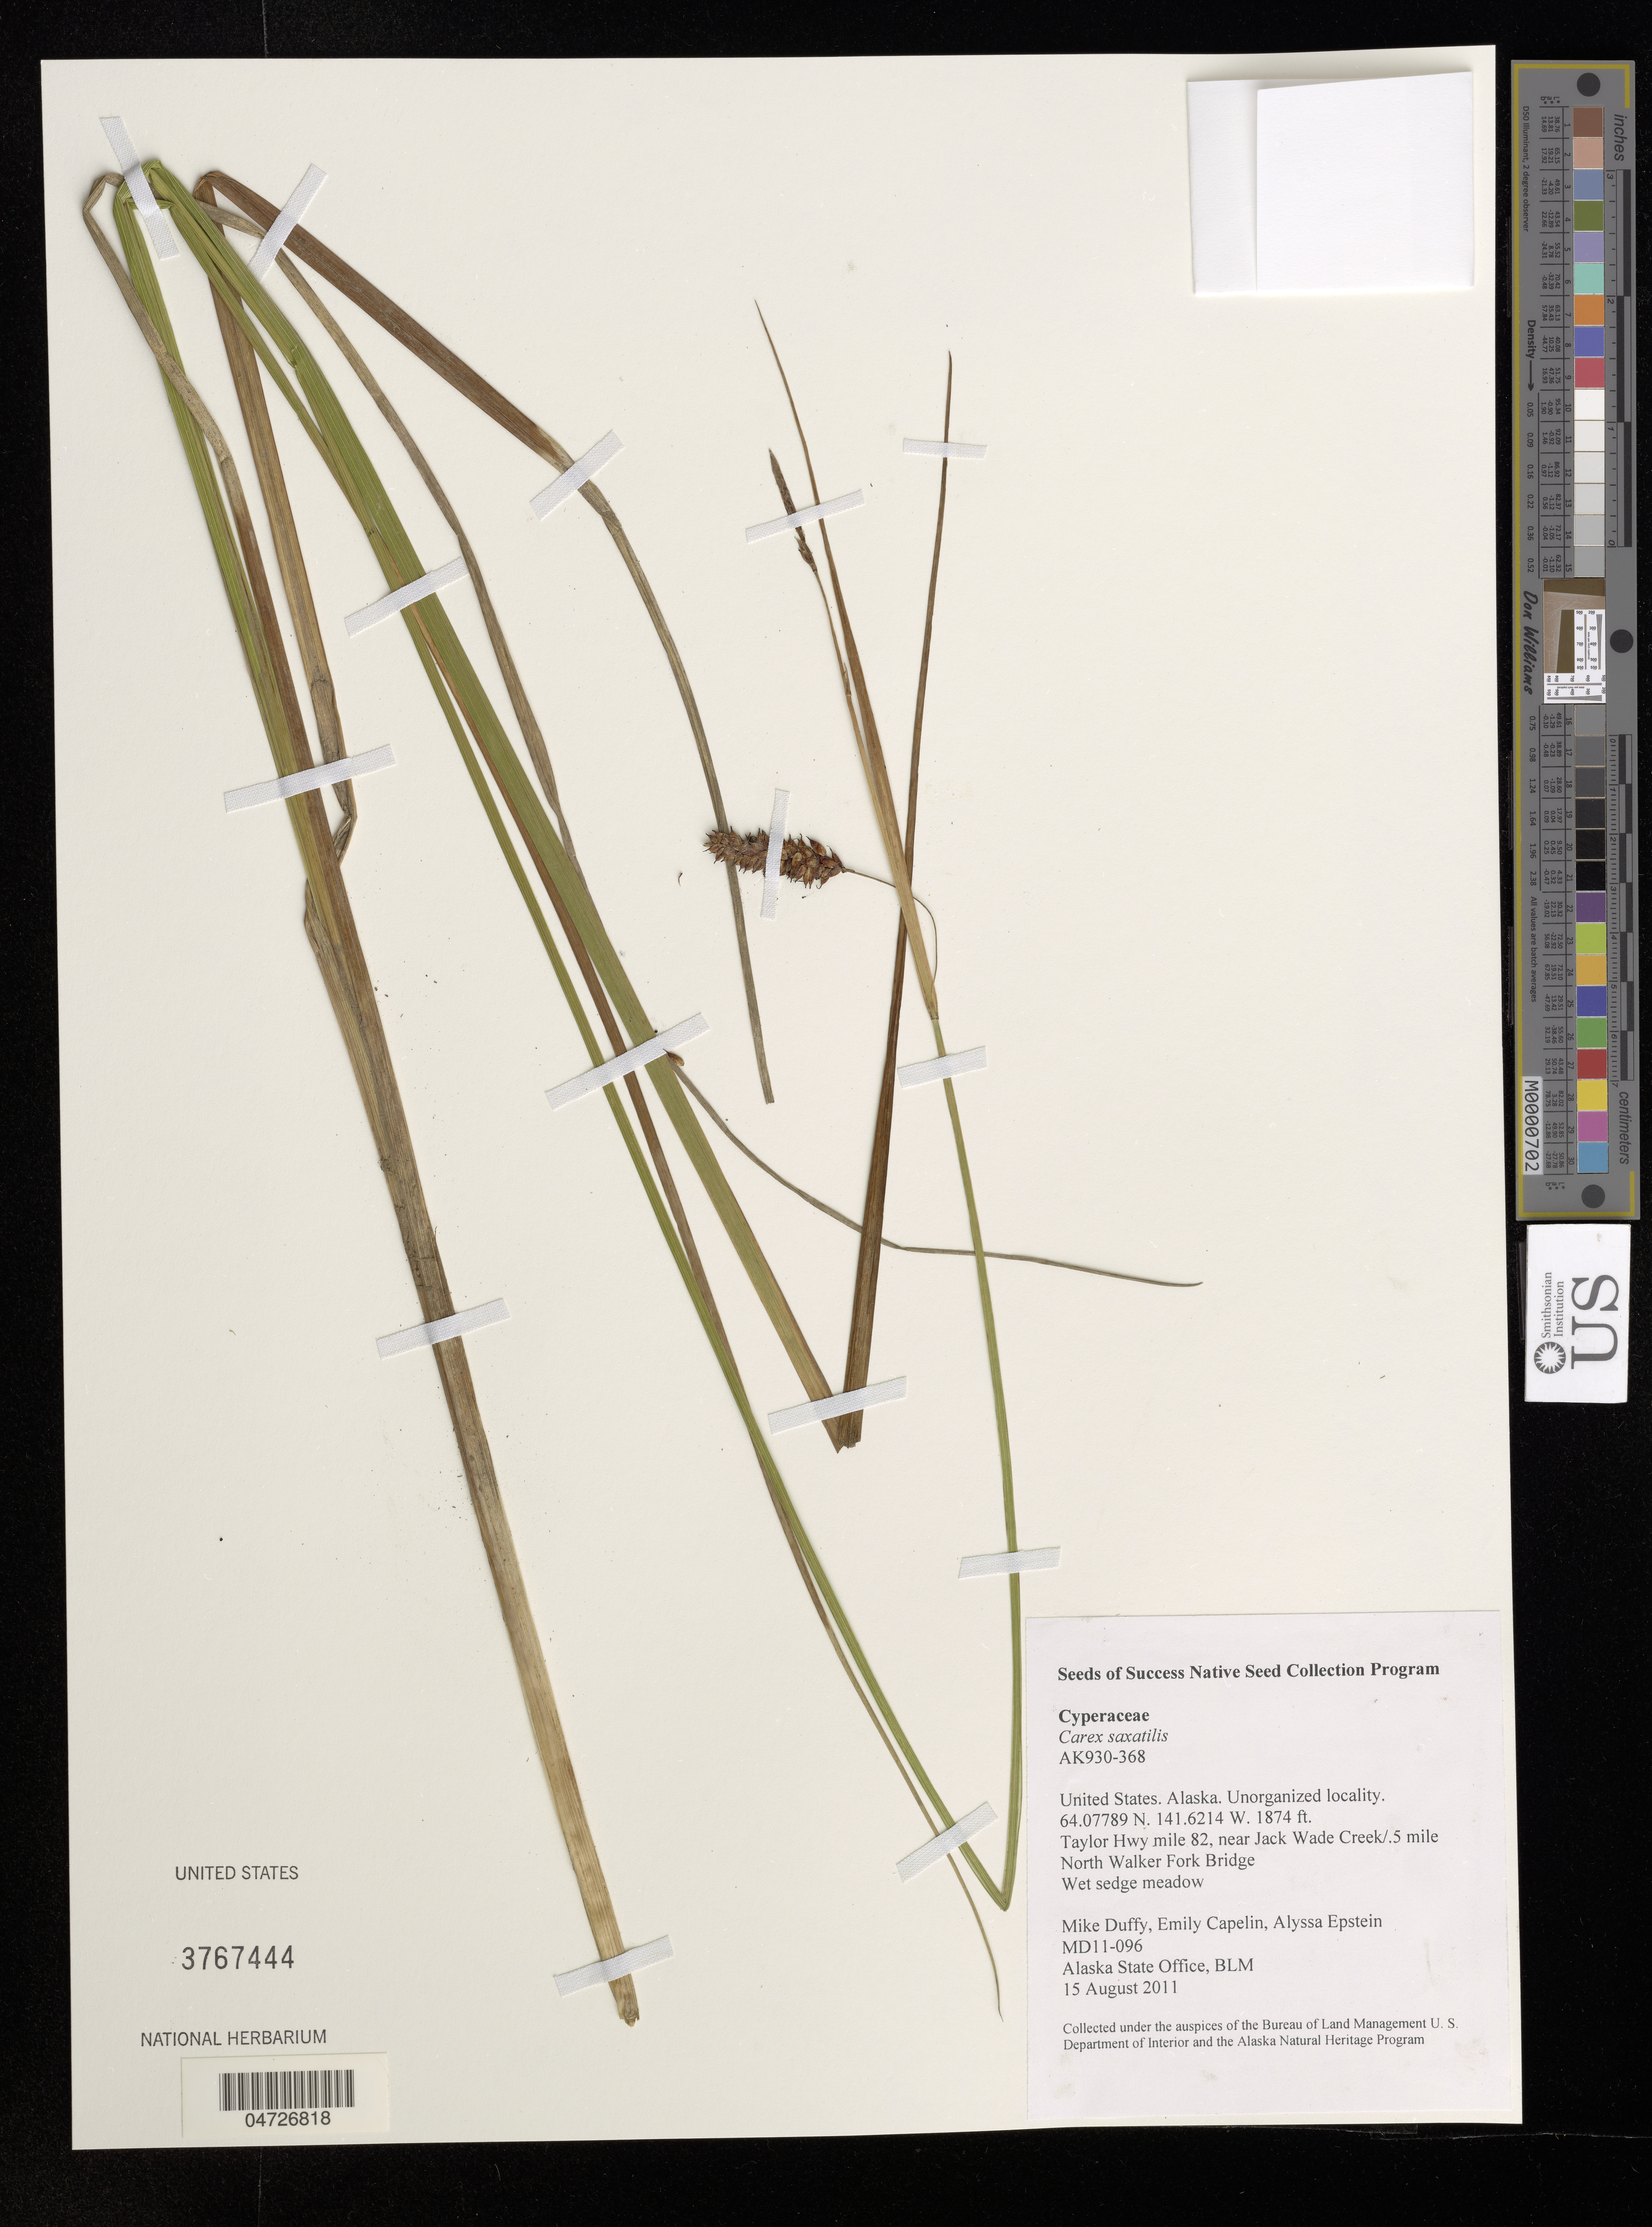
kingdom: Plantae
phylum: Tracheophyta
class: Liliopsida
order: Poales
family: Cyperaceae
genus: Carex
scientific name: Carex saxatilis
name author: L.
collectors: M. Duffy, E. Capelin & A. Epstein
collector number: AK930-368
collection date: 2011-08-15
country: United States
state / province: Alaska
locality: Unorganized locality. Taylor Hwy mile 82, near Jack Wade Creek/ .5 mile North Walker Fork Bridge.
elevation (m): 571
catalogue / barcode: US 3767444